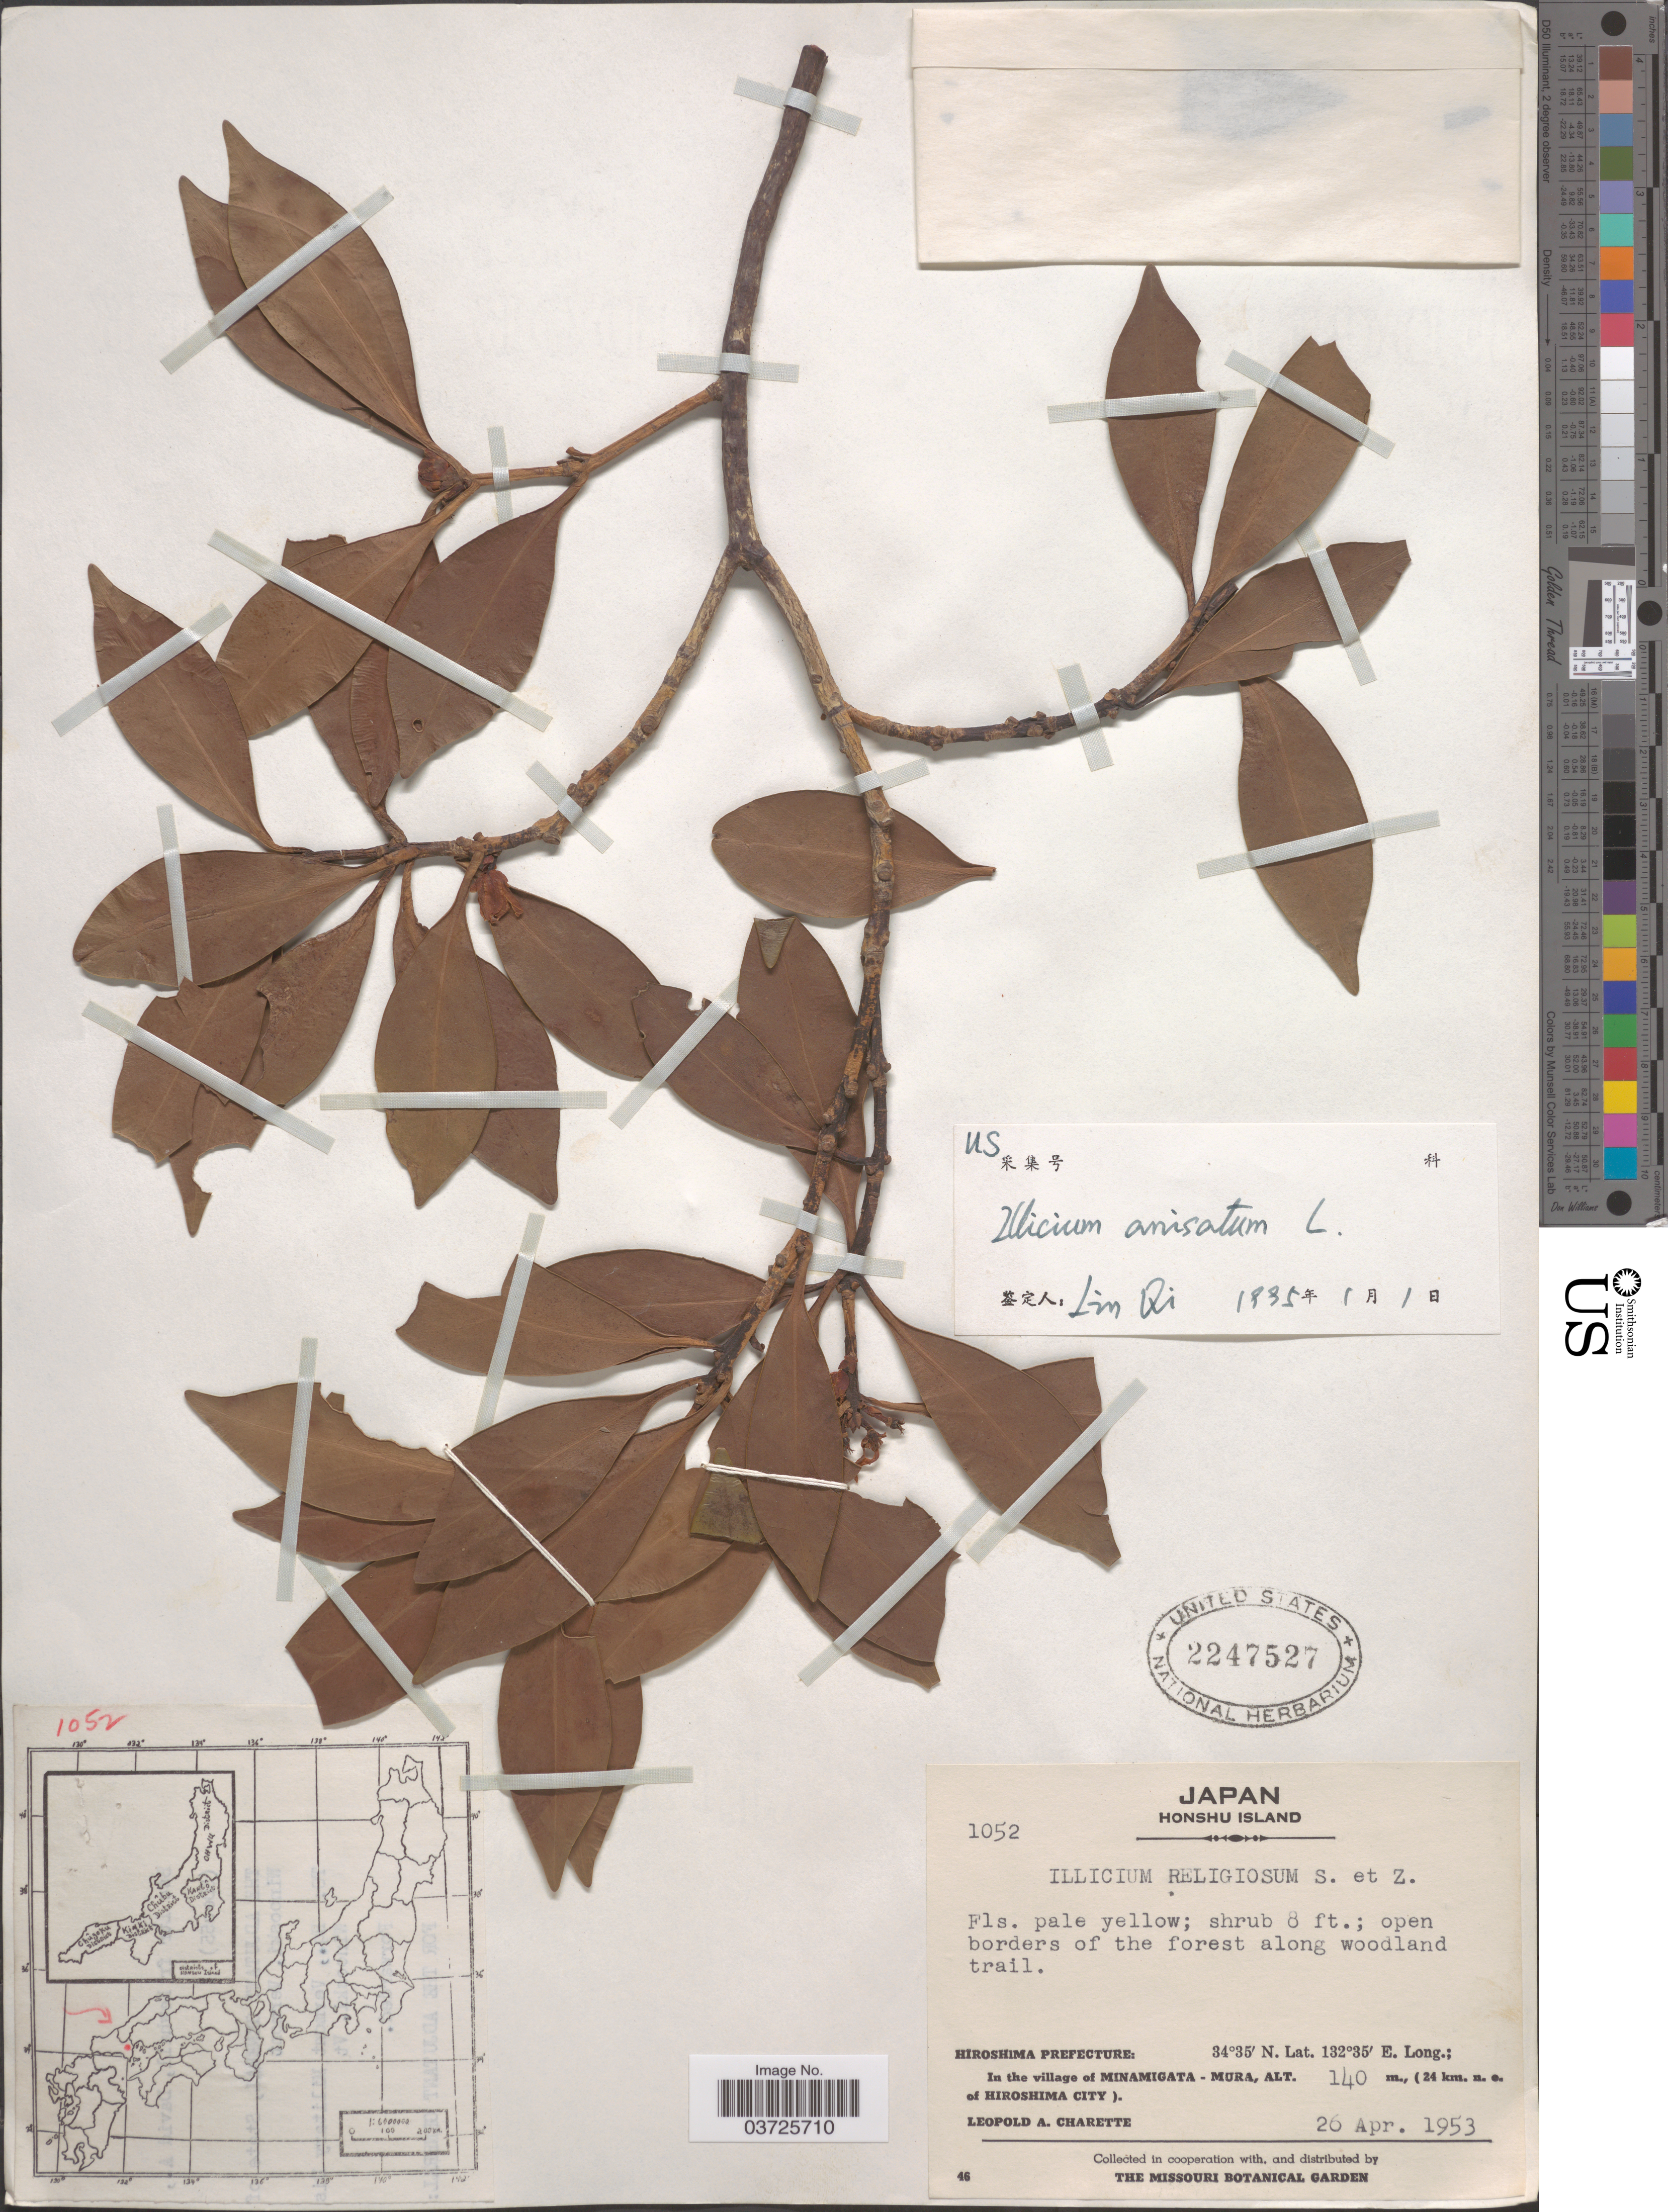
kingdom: Plantae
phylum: Tracheophyta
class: Magnoliopsida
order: Austrobaileyales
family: Schisandraceae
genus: Illicium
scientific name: Illicium anisatum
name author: L.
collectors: L. A. Charette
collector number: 1052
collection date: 1953-04-26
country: Japan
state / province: Hirosima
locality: Honshu Island. Open borders of the forest along woodland trail. Hiroshima Prefecture. In the village of Minamigata- Mura, (24 km. n. e. of Hiroshima City ).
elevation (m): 140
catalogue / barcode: US 2247527